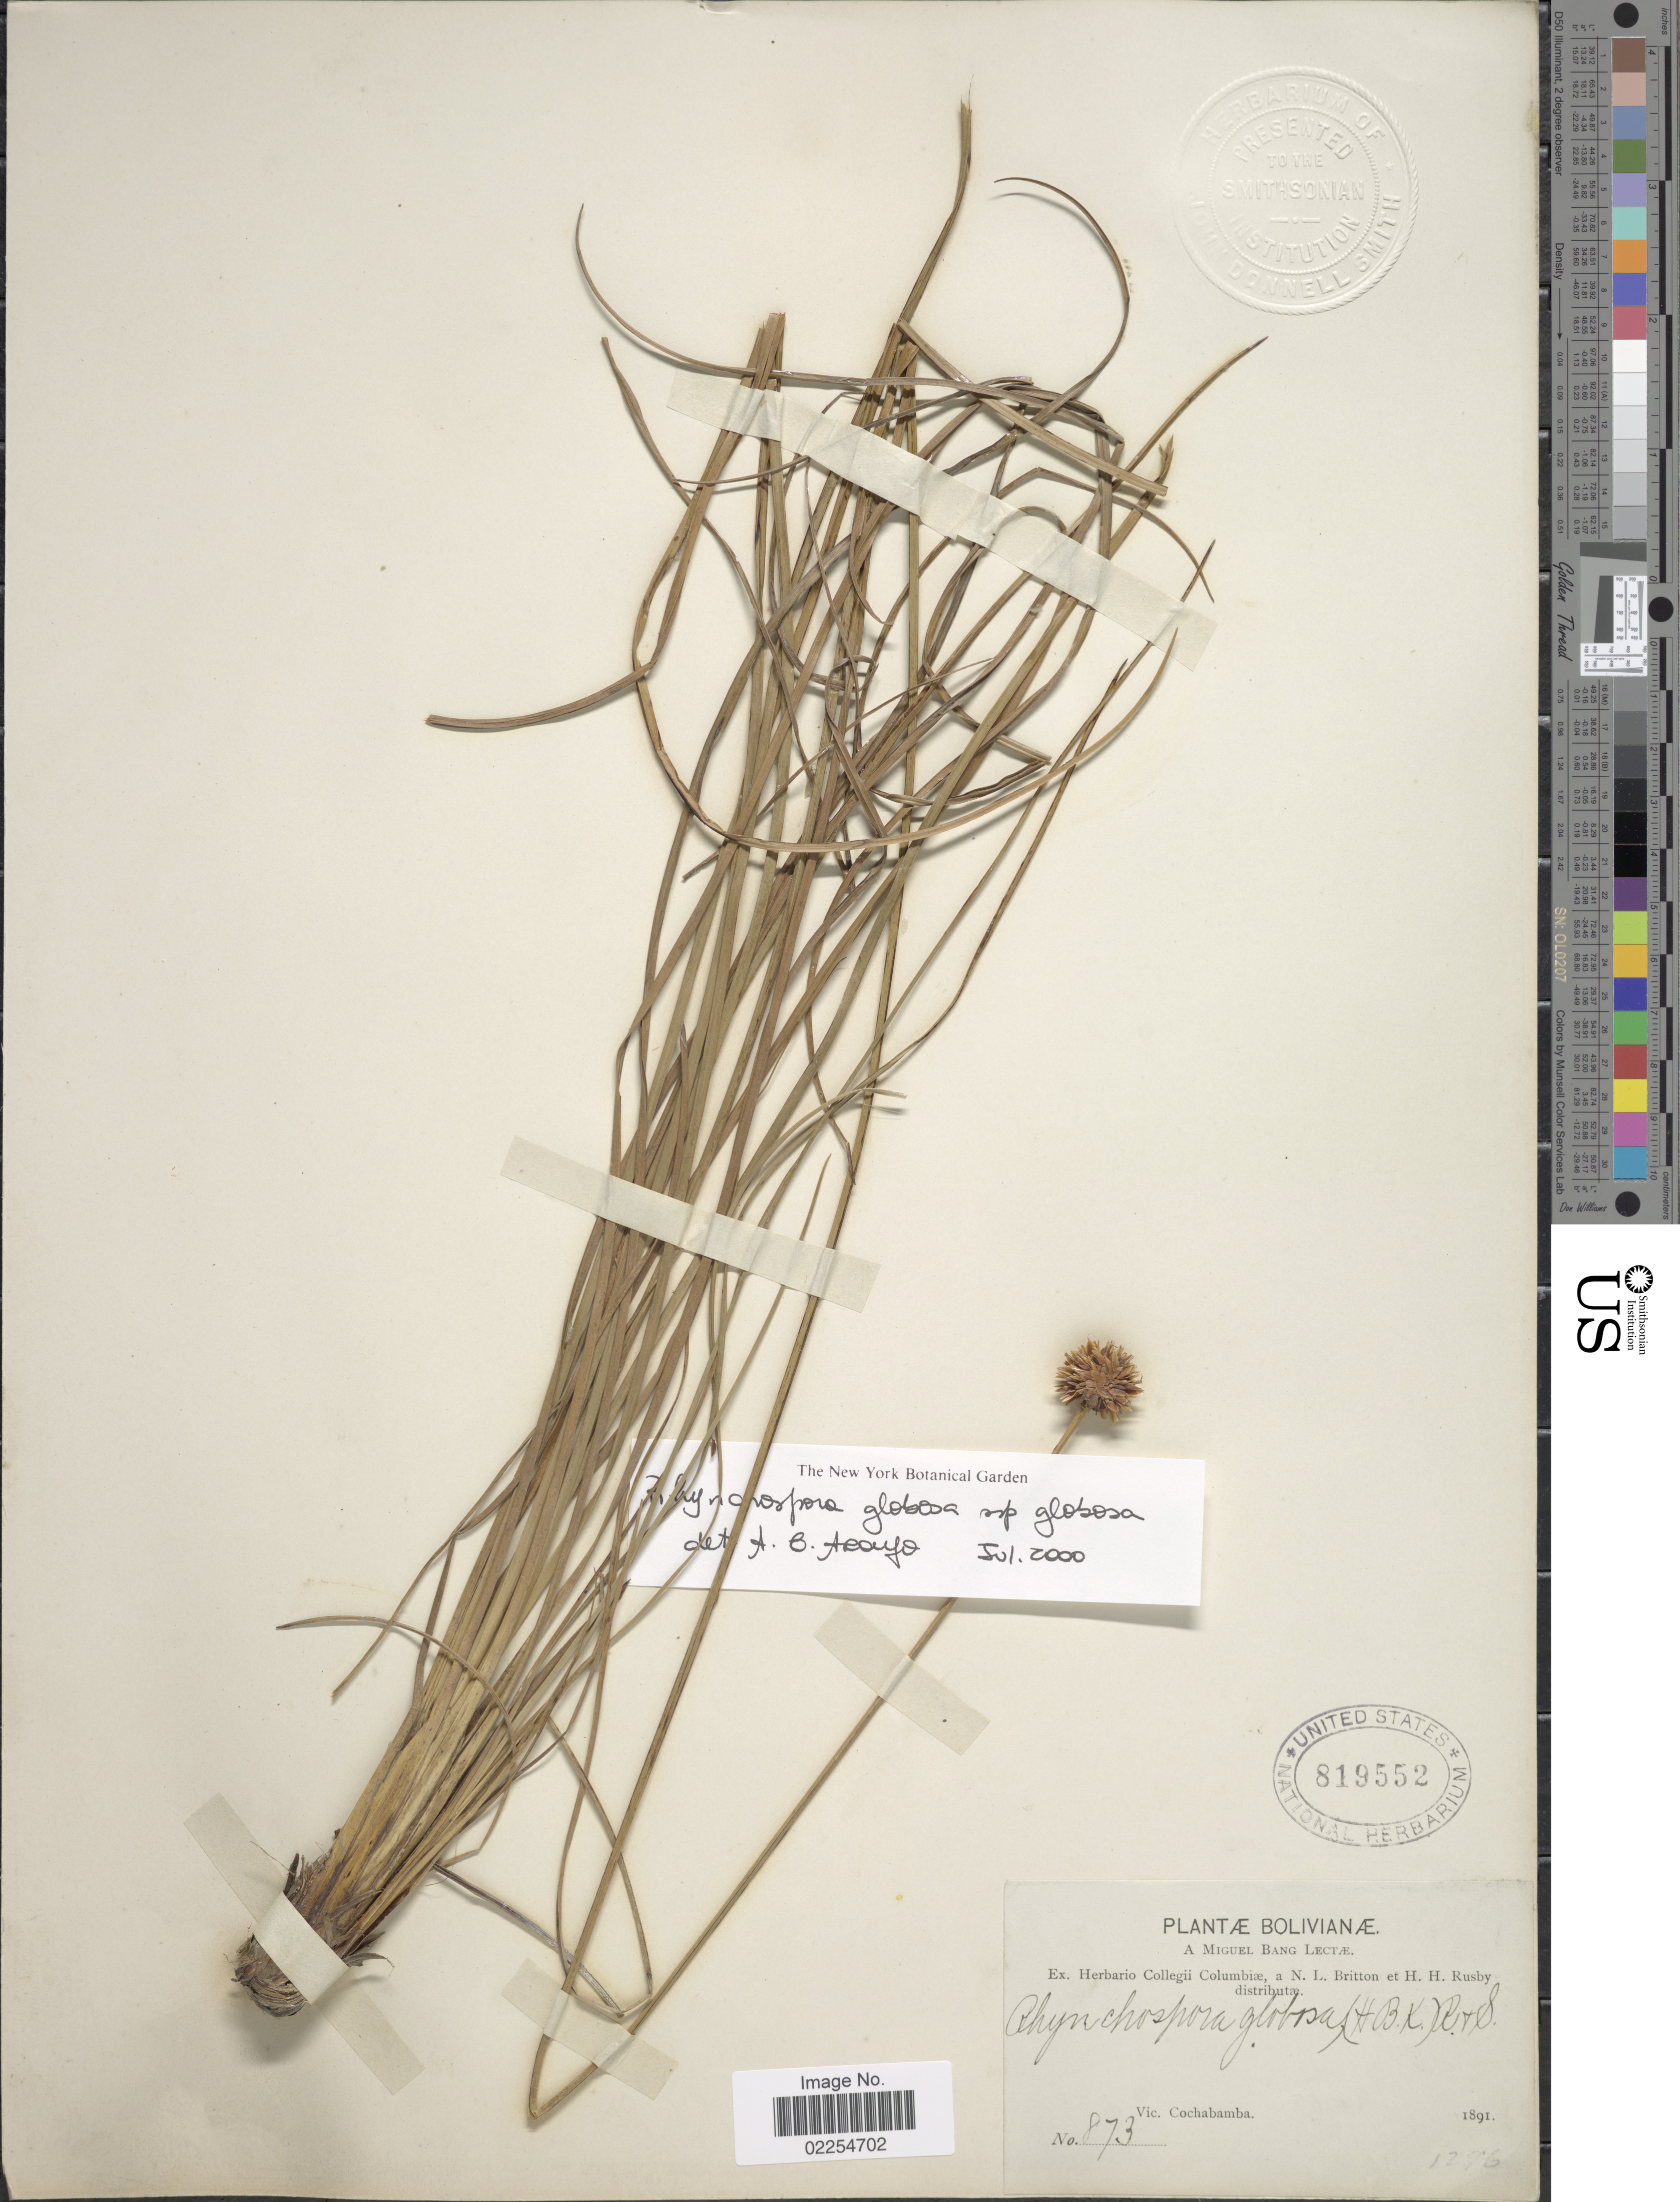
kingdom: Plantae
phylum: Tracheophyta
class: Liliopsida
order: Poales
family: Cyperaceae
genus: Rhynchospora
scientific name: Rhynchospora globosa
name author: (Kunth) Roem. & Schult.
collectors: M. Bang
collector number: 873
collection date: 1891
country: Bolivia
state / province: Cochabamba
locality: Vic. Cochabamba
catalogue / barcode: US 819552